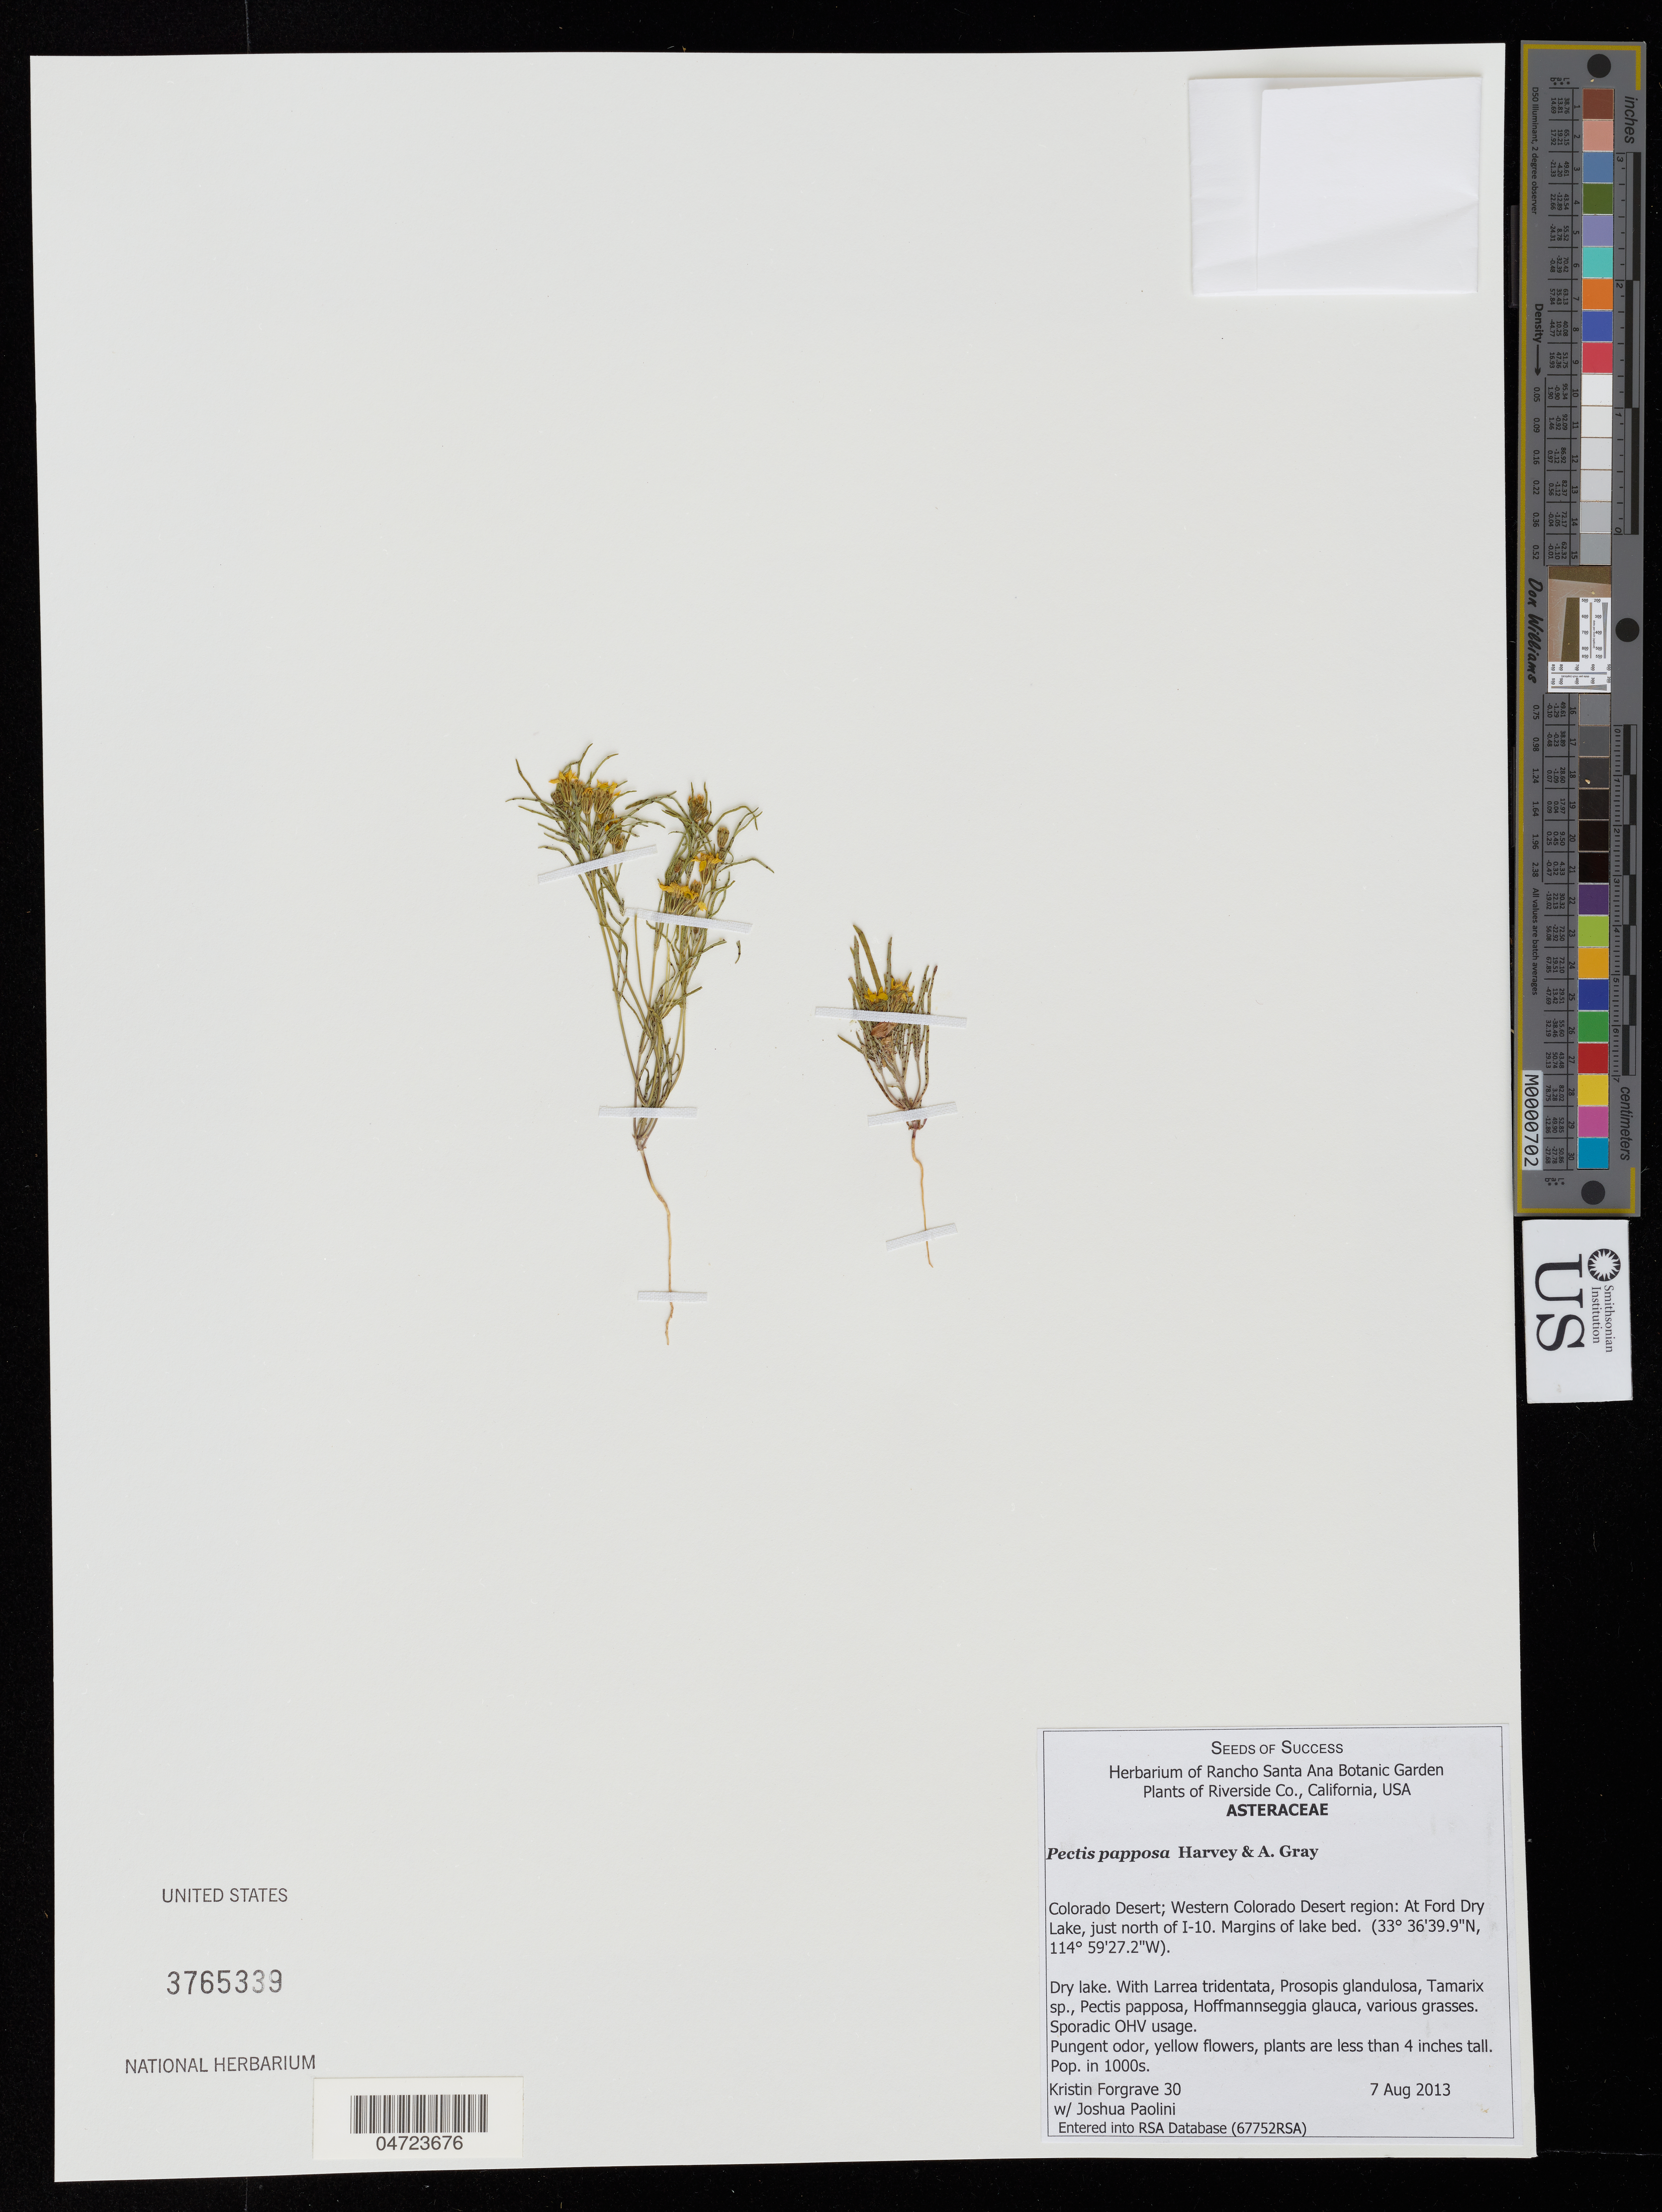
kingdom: Plantae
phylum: Tracheophyta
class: Magnoliopsida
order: Asterales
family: Asteraceae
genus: Pectis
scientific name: Pectis papposa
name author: Harv. & A. Gray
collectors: K. Forgrave & J. Paolini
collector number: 30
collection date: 2013-08-07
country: United States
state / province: California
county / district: Riverside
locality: Riverside Co. Colorado Desert; Western Colorado Desert region: At Ford Dry Lake, just north of I-10. Margins of lake bed.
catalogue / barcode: US 3765339